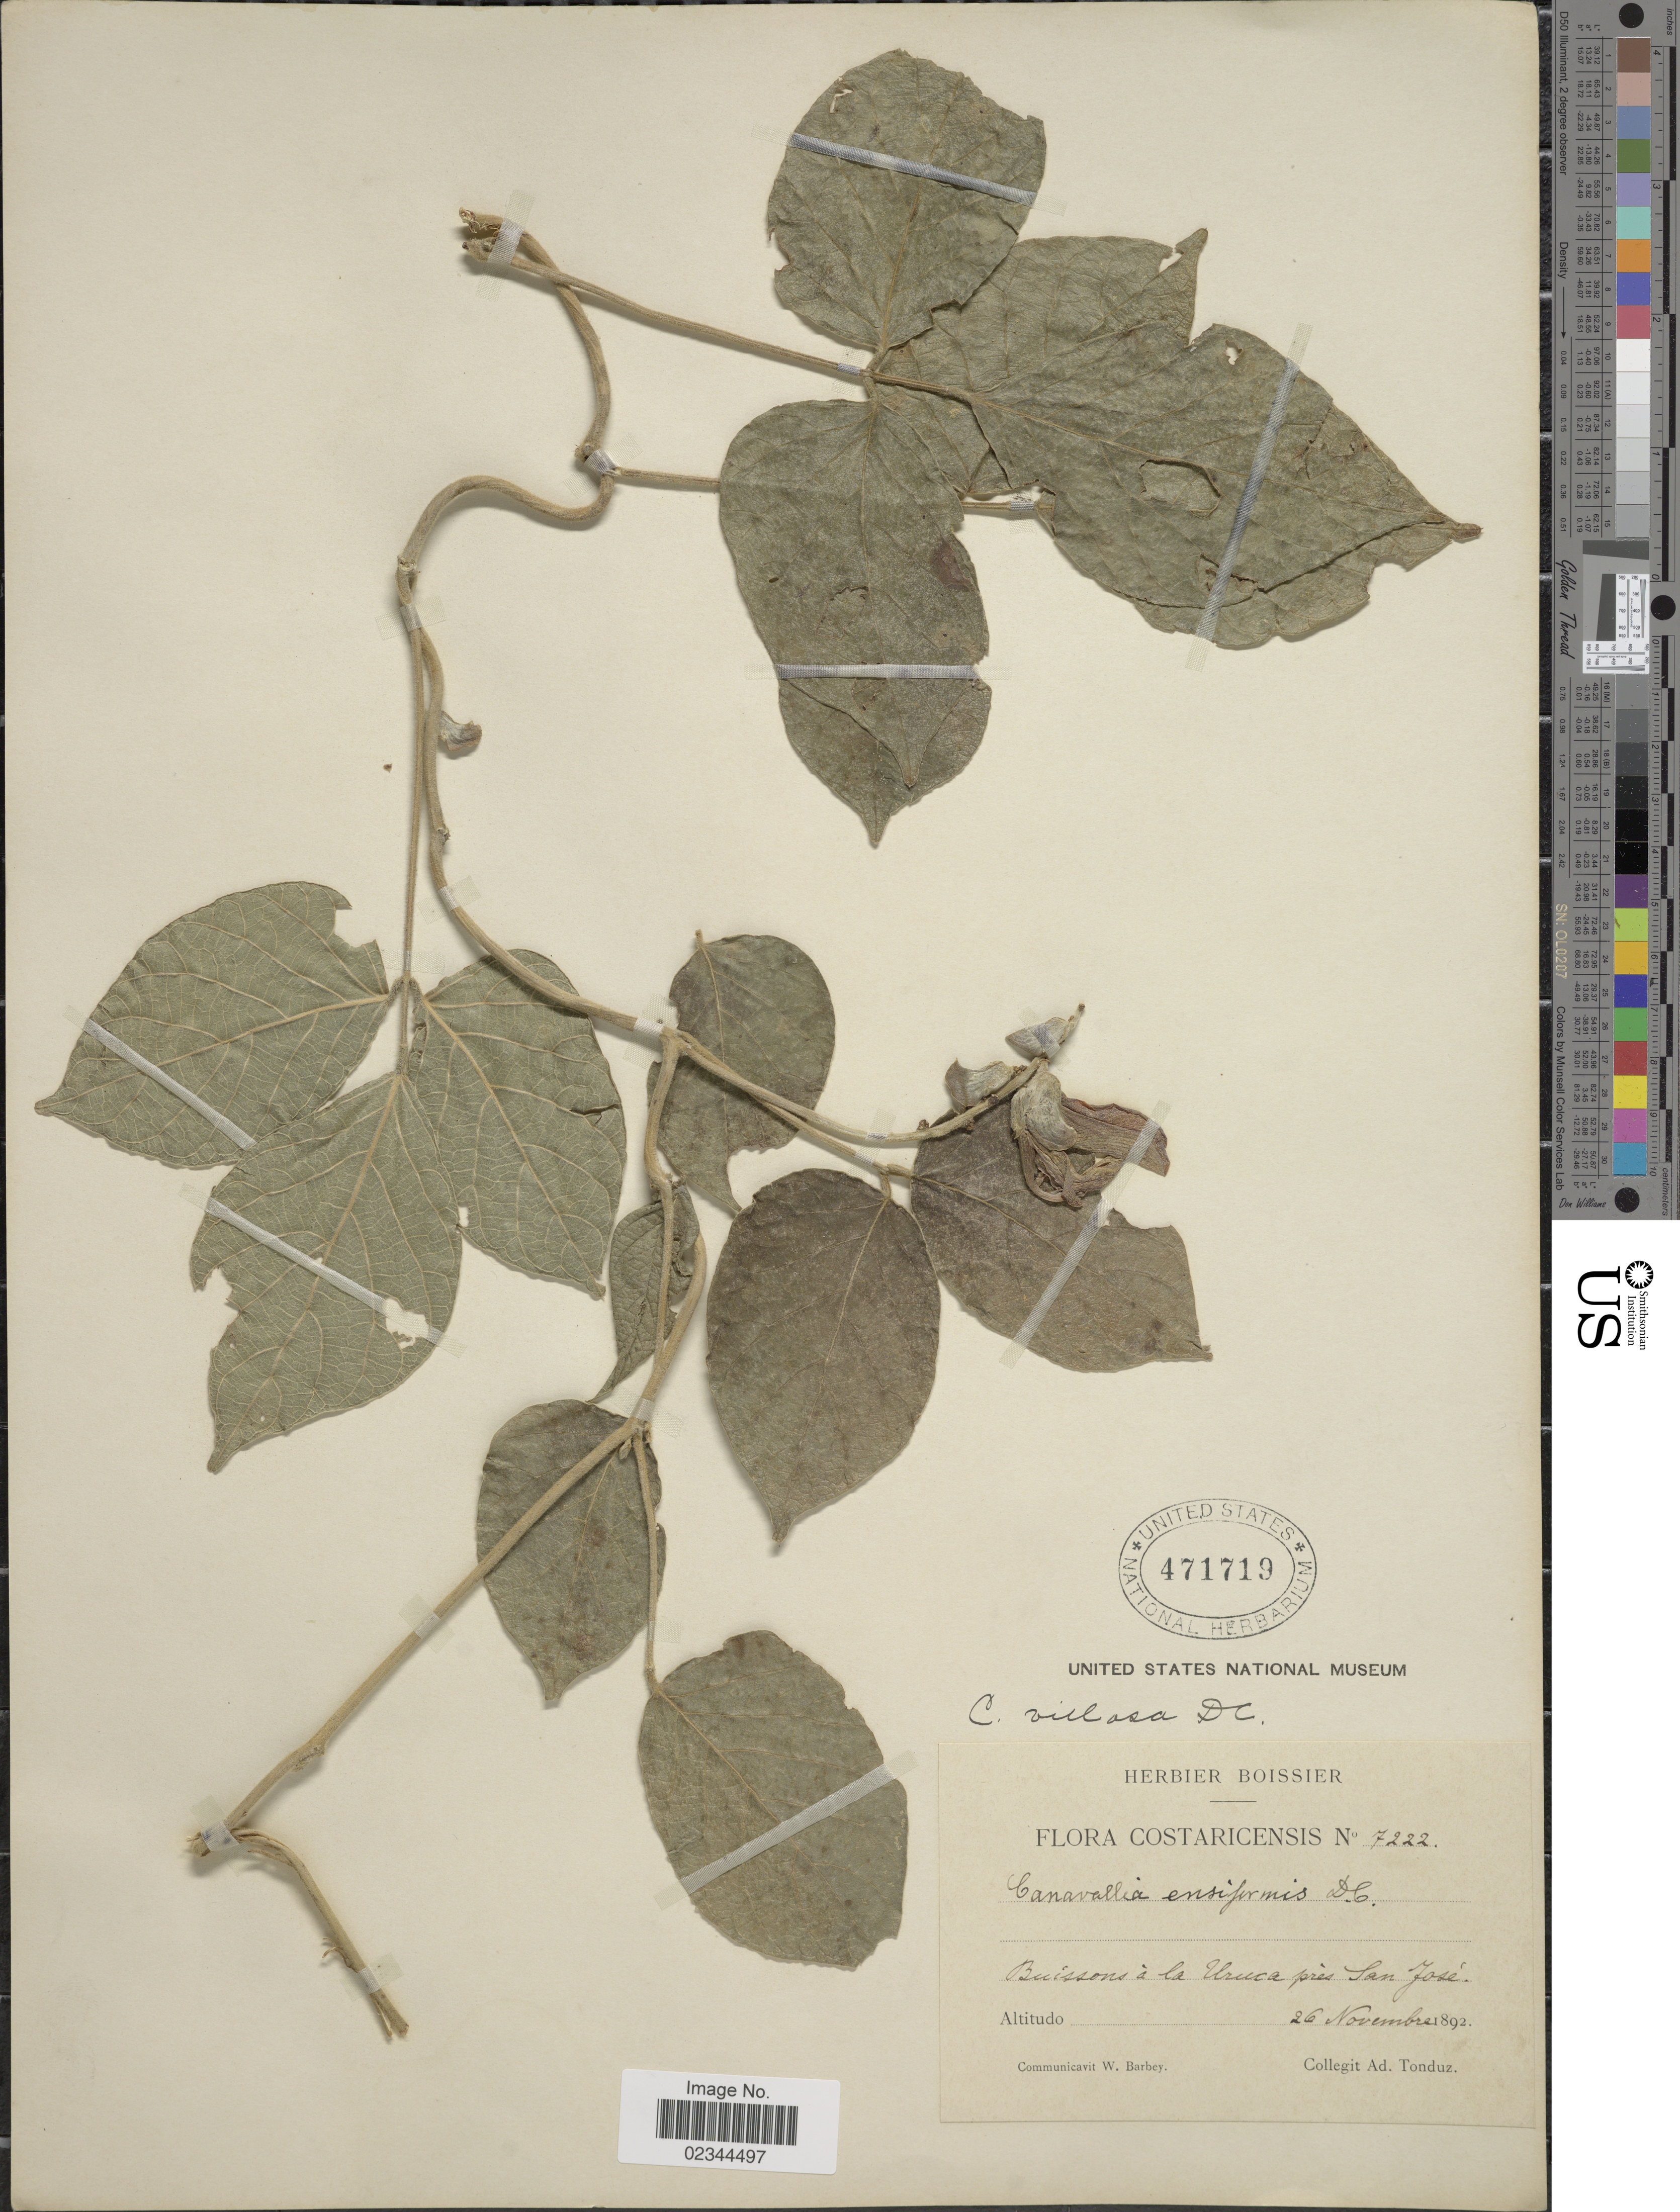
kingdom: Plantae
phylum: Tracheophyta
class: Magnoliopsida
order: Fabales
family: Fabaceae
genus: Canavalia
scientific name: Canavalia villosa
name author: Benth.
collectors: A. Tonduz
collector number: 7222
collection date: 1892-11-26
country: Costa Rica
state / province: San José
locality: Buissons a la Uruca pres San José.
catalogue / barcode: US 471719